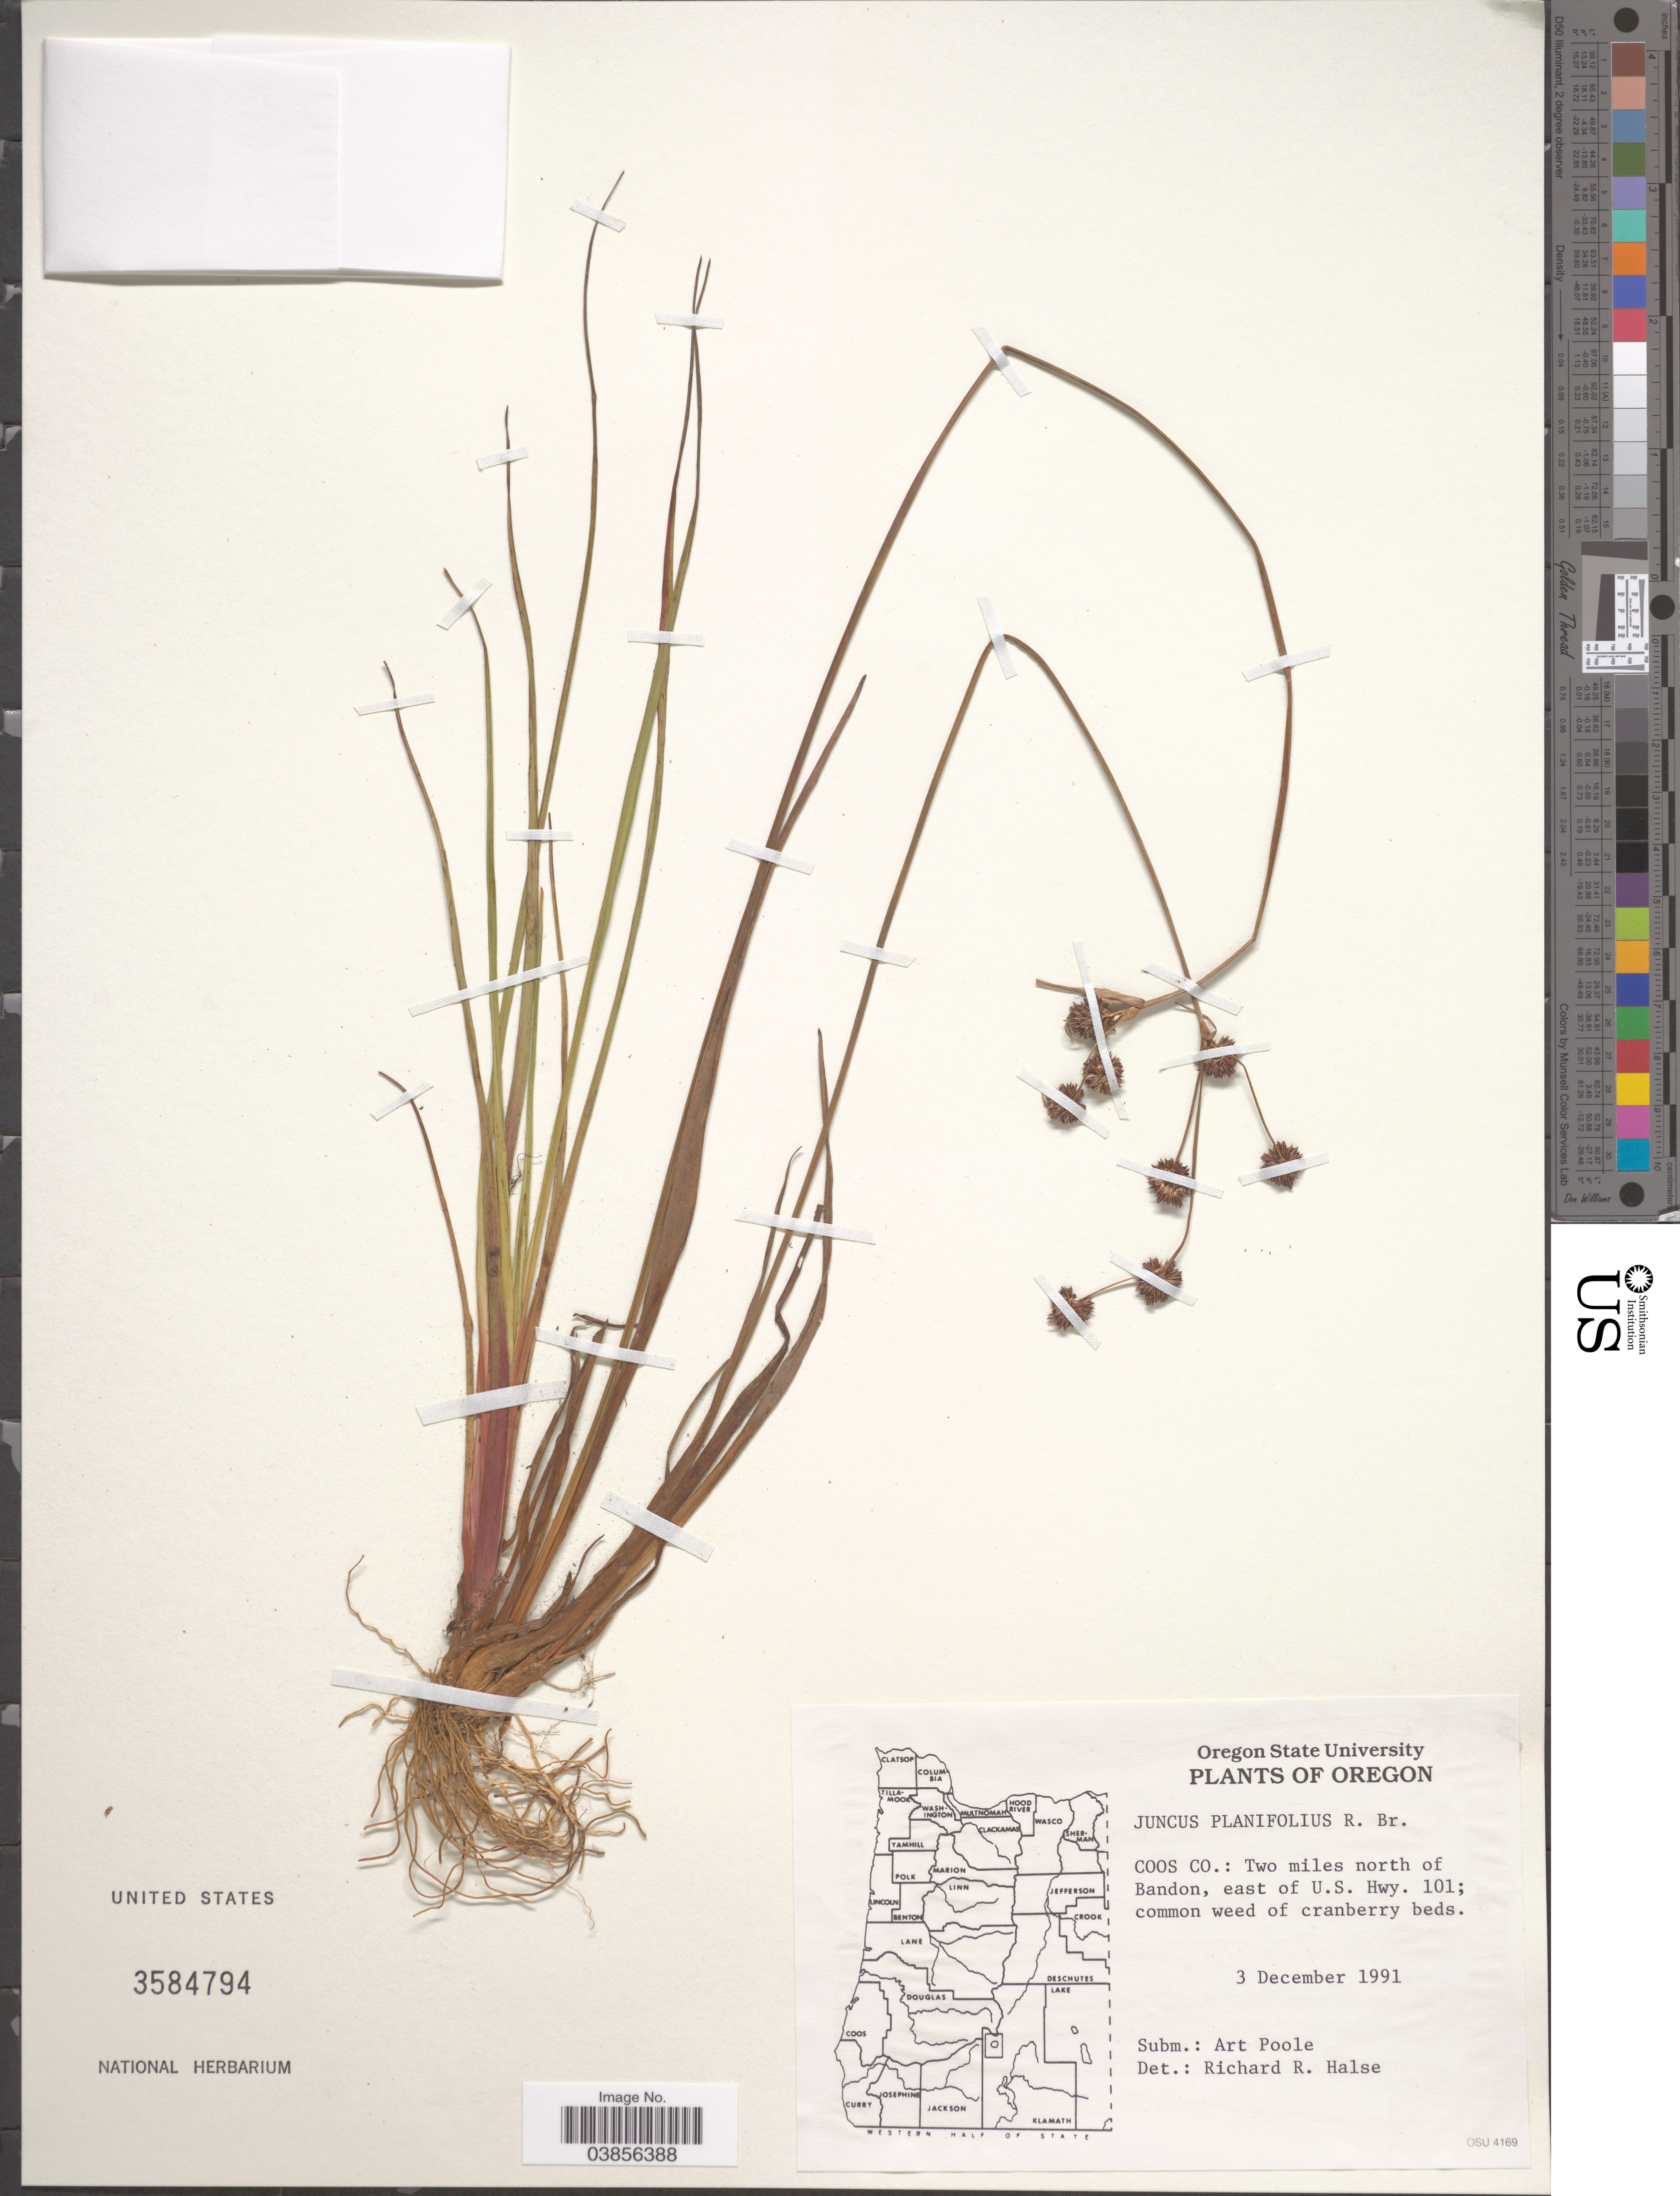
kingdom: Plantae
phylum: Tracheophyta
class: Liliopsida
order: Poales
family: Juncaceae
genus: Juncus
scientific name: Juncus planifolius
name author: R. Br.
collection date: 1991-12-03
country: United States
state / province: Oregon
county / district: Coos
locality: Coos Co.: Two miles north of Bandon, east of U.S. Hwy. 101.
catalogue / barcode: US 3584794